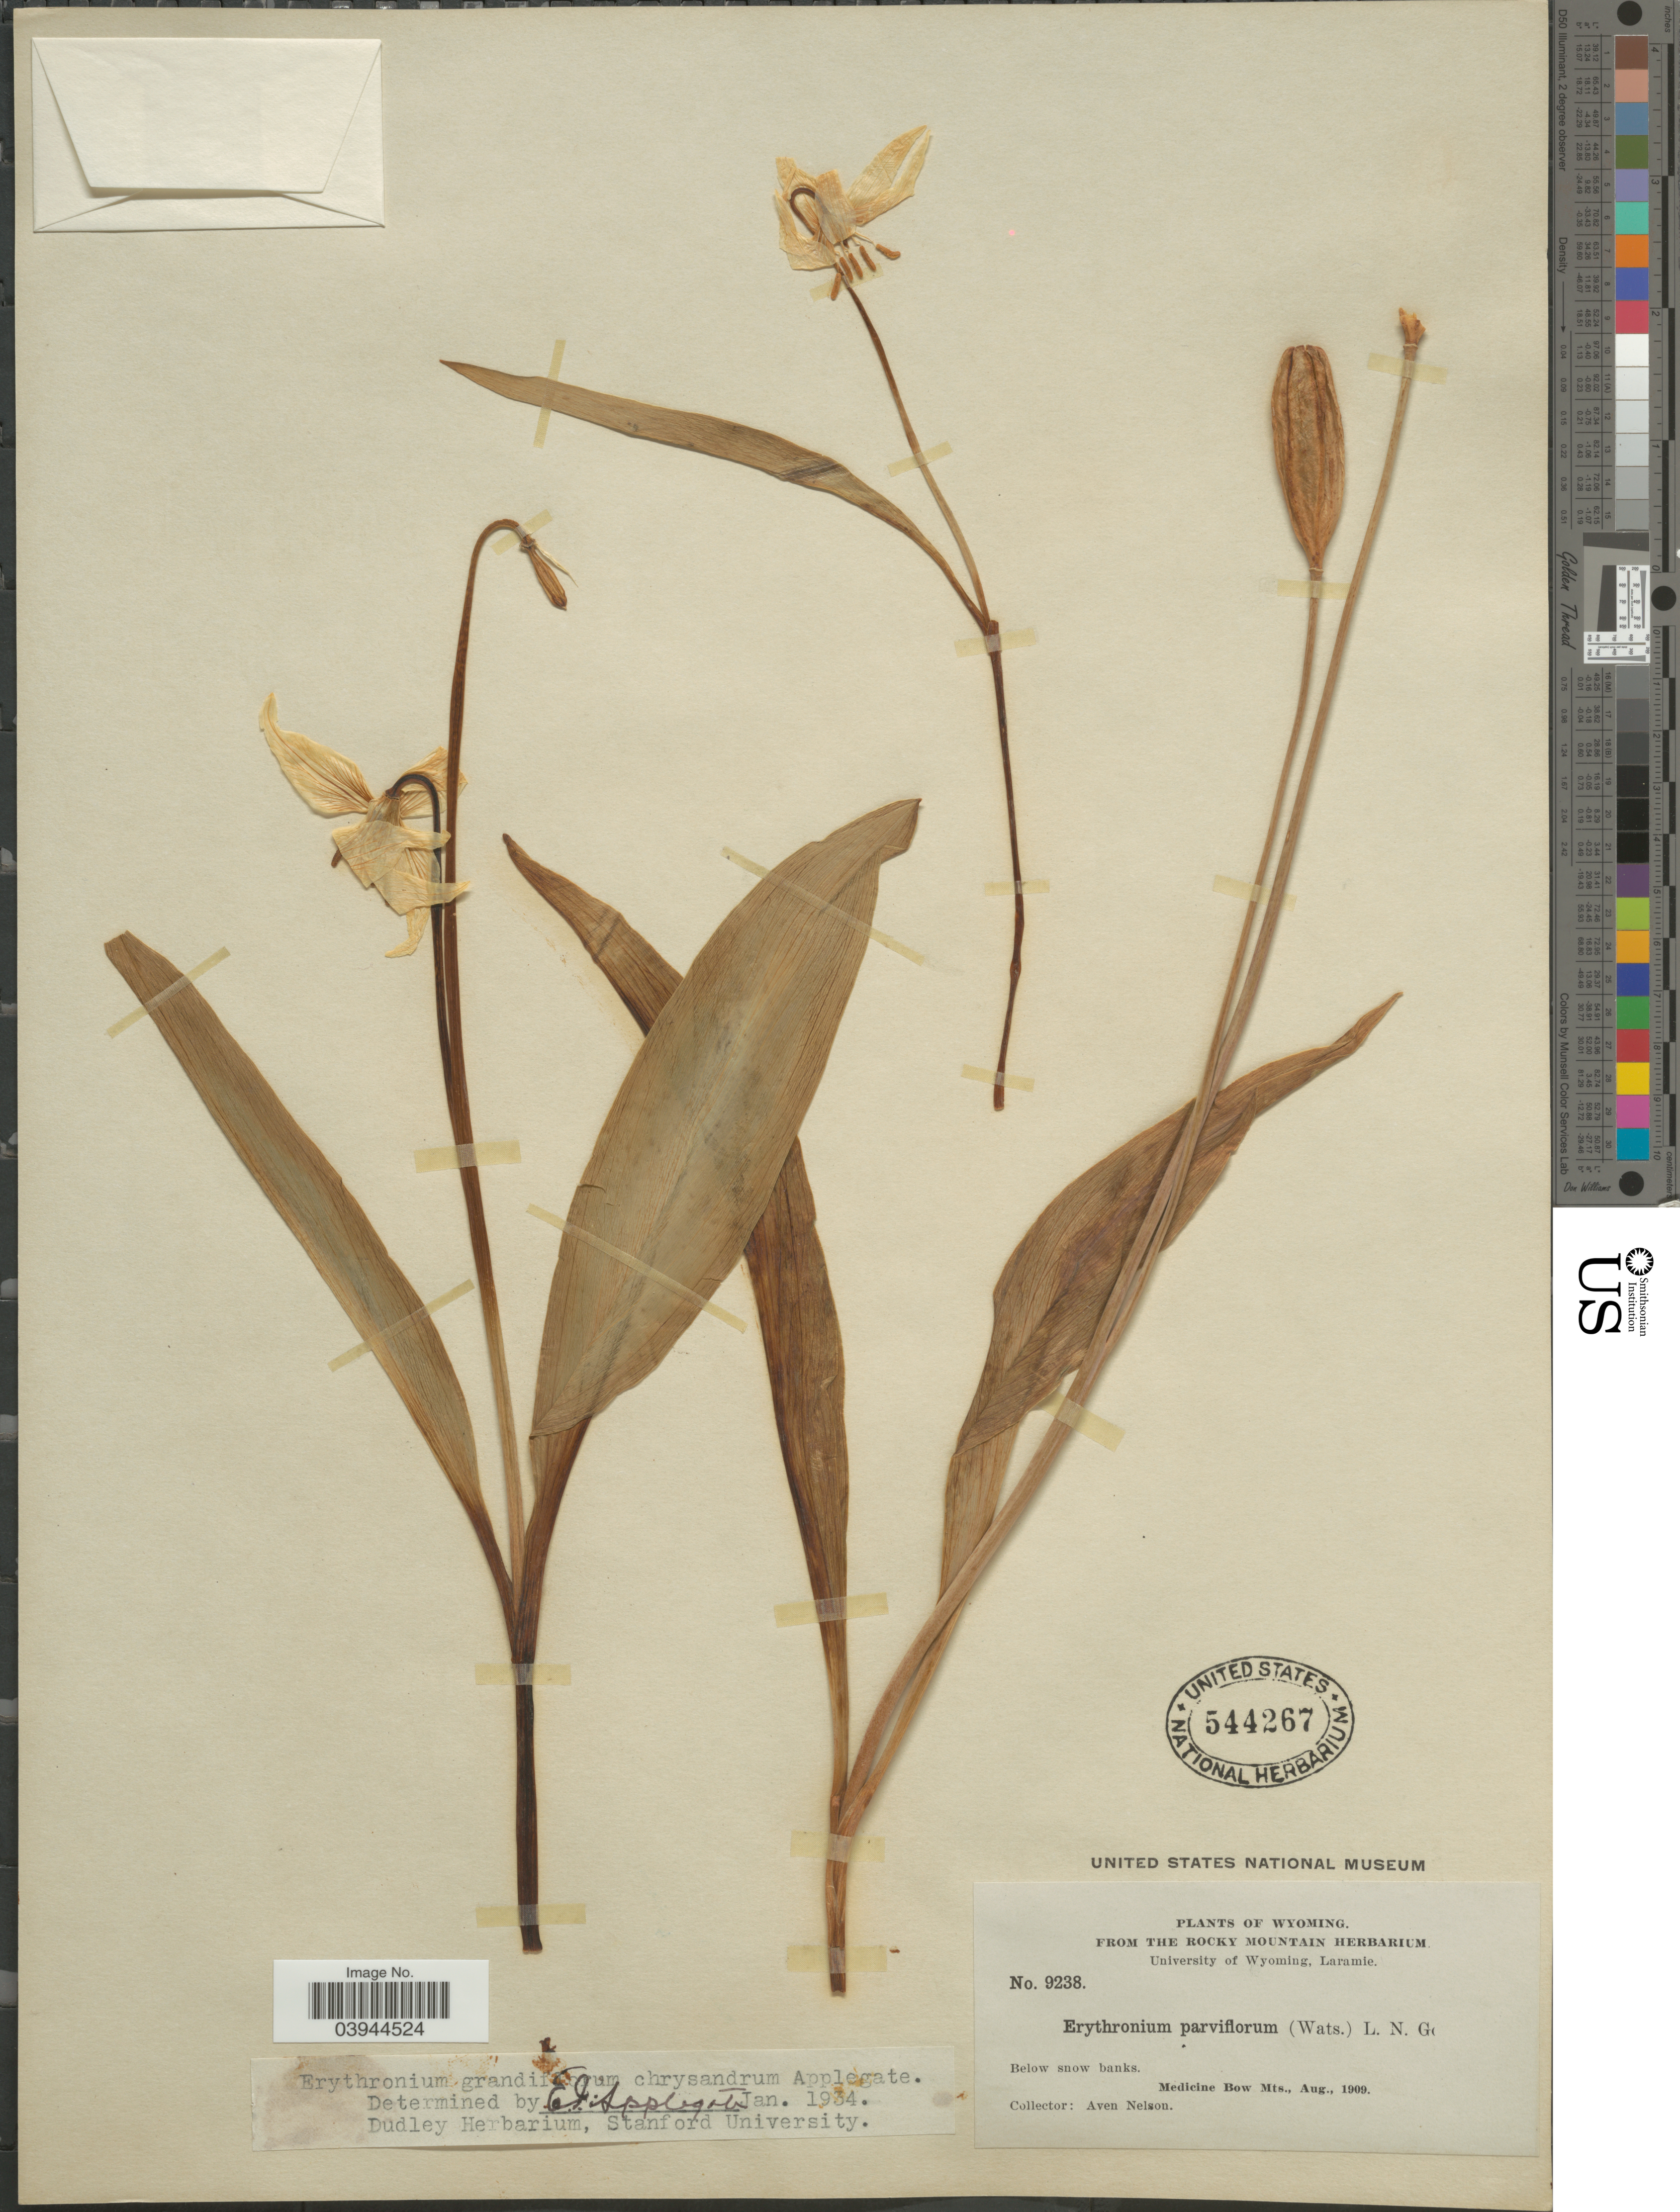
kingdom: Plantae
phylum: Tracheophyta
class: Liliopsida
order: Liliales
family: Liliaceae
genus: Erythronium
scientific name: Erythronium grandiflorum subsp. chrysandrum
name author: (Applegate) Abrams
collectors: A. Nelson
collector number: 9238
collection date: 1909-08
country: United States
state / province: Wyoming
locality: Medicine Bow Mts.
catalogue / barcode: US 544267